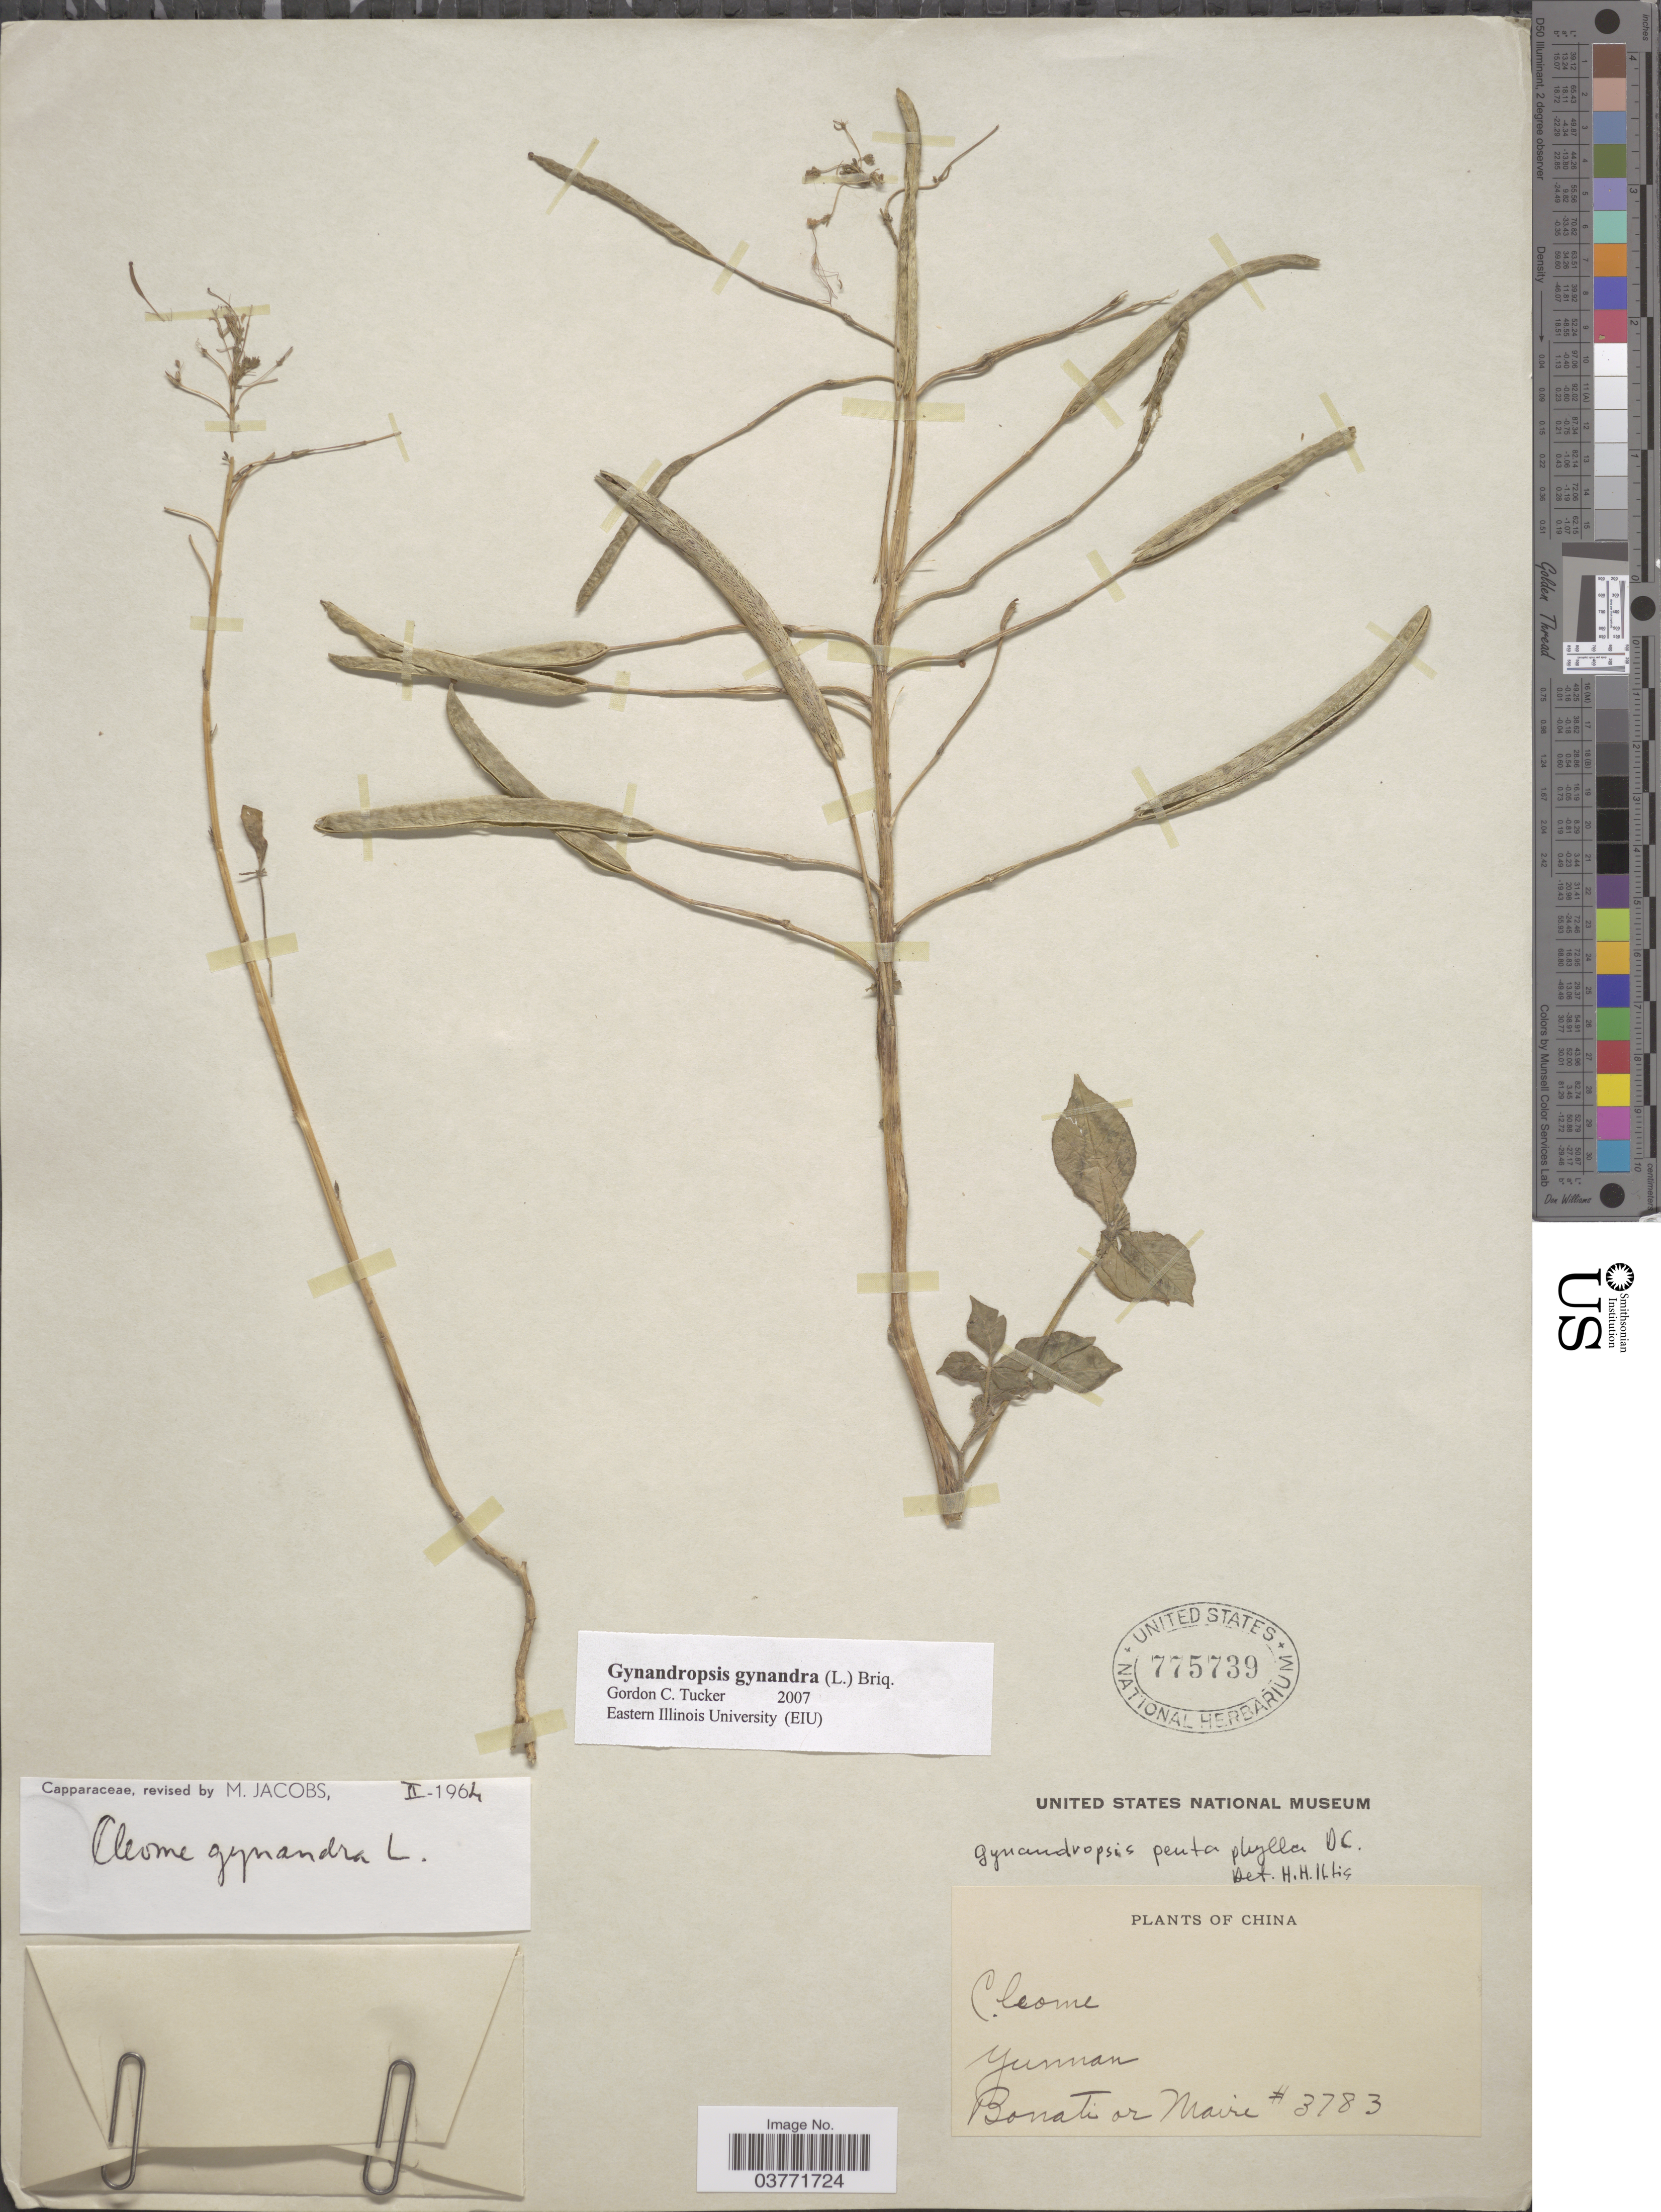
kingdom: Plantae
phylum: Tracheophyta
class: Magnoliopsida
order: Brassicales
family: Cleomaceae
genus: Gynandropsis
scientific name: Gynandropsis gynandra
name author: (L.) Briq.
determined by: Tucker, G. C.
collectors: -. Bonati & Maire, --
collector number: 3783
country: China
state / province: Yunnan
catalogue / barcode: US 775739